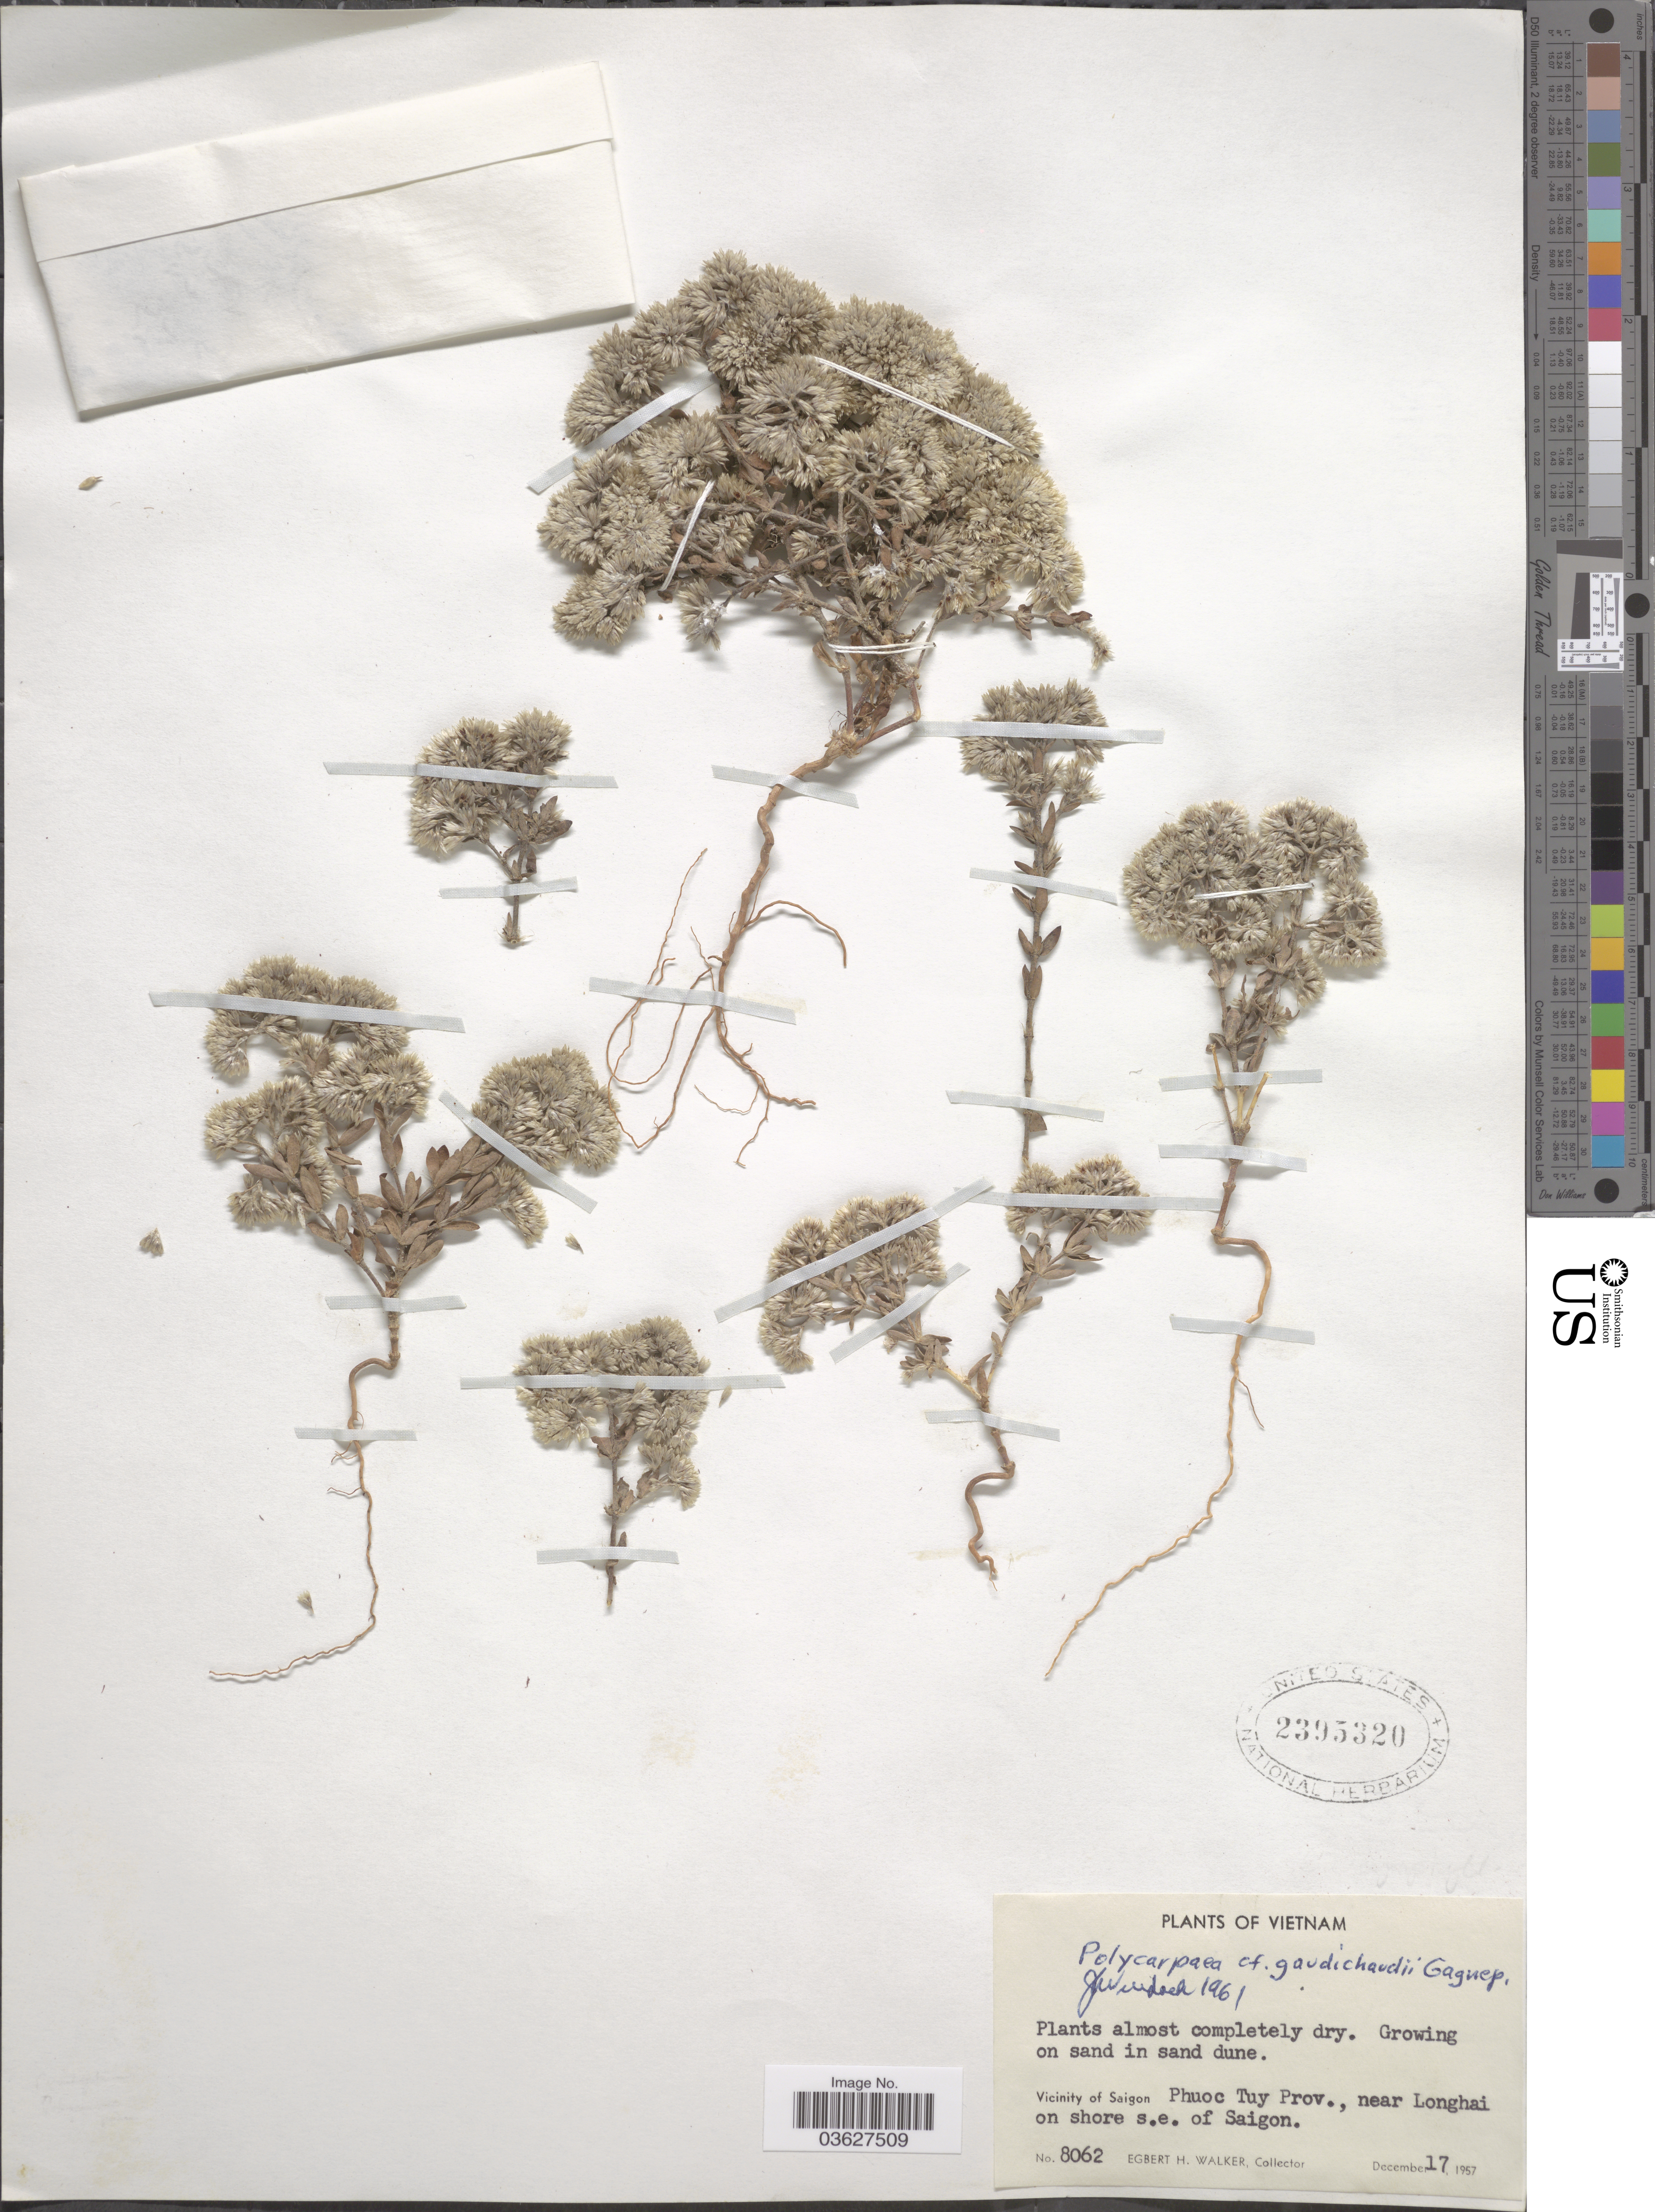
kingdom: Plantae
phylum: Tracheophyta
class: Magnoliopsida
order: Caryophyllales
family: Caryophyllaceae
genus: Polycarpaea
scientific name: Polycarpaea gaudichaudii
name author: Gagnep.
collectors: E. H. Walker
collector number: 8062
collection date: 1957-12-17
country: Vietnam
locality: Vicinity of Saigon, Phuoc Tuy Prov., near Longhai on shore s.e. of Saigon.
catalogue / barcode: US 2395320